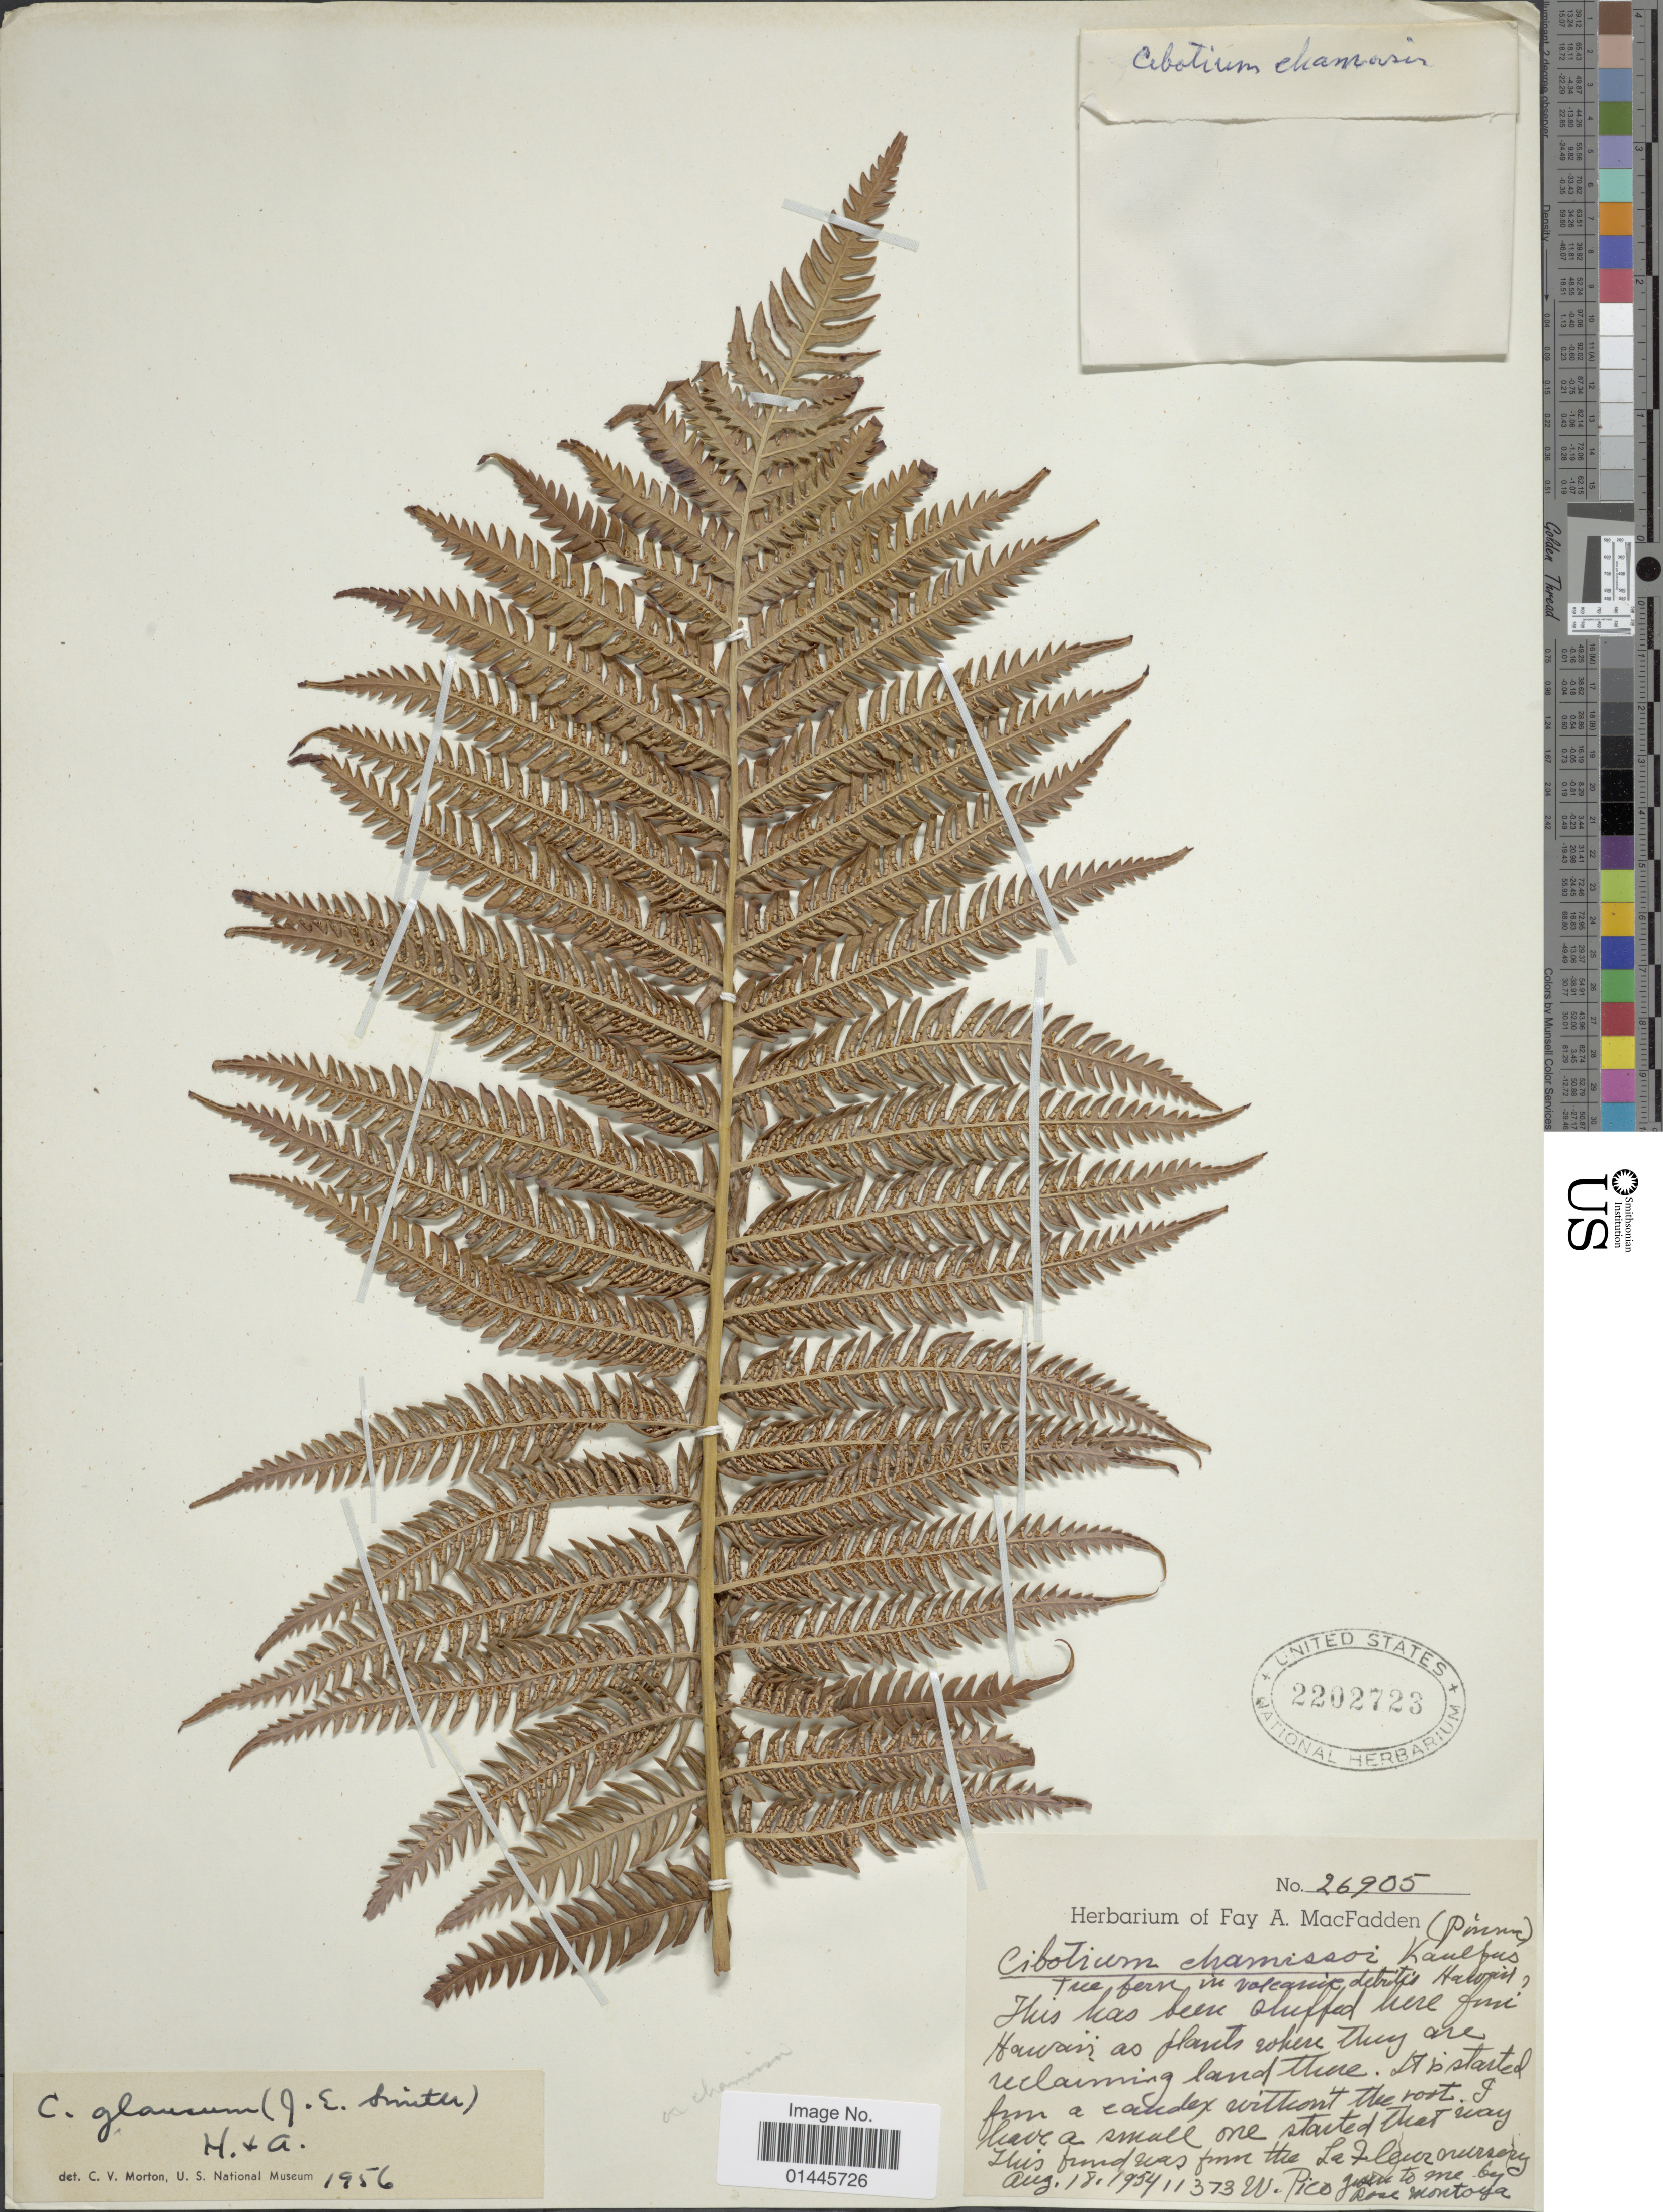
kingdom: Plantae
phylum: Tracheophyta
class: Polypodiopsida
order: Cyatheales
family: Cibotiaceae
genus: Cibotium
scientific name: Cibotium glaucum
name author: (Sm.) Hook. & Arn.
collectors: ex herb. Fay A. MacFadden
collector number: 26905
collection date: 1954-08-18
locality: La Fleur nursery, Pico guasen to one by Rose Wontoya. [interpreted]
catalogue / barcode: US 2202723